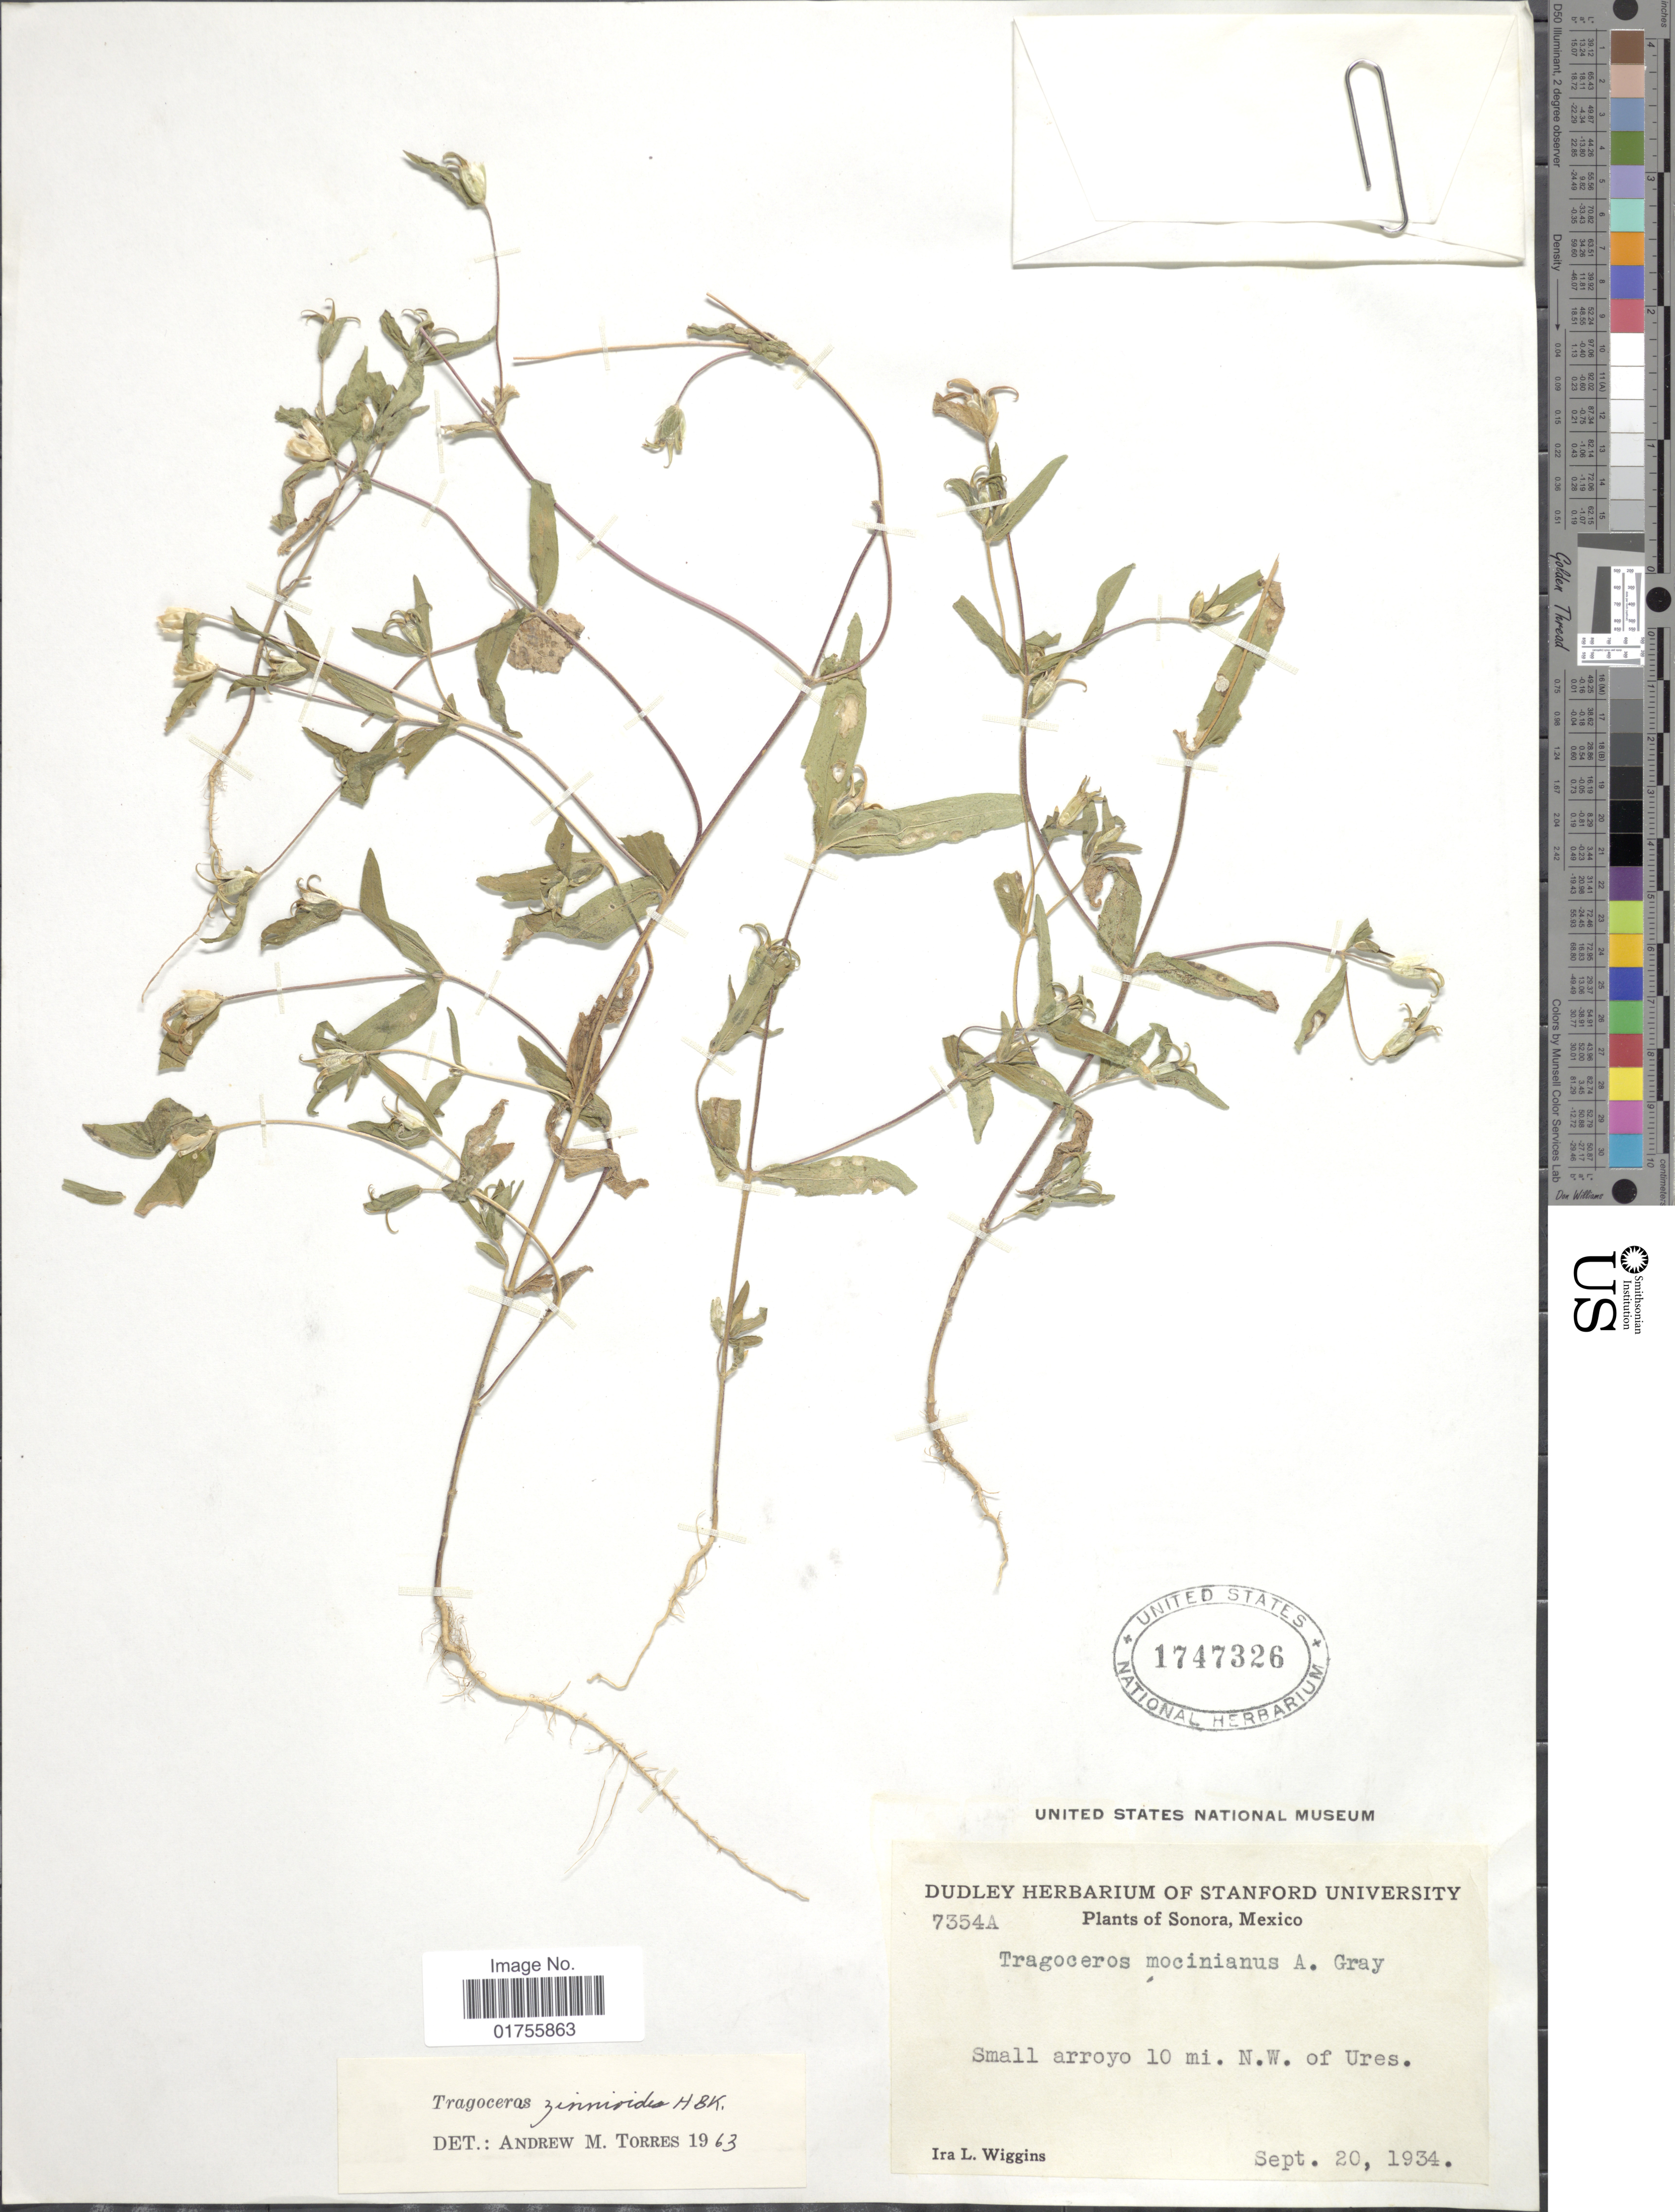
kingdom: Plantae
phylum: Tracheophyta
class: Magnoliopsida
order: Asterales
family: Asteraceae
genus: Tragoceros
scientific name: Tragoceros zinnioides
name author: Kunth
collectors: I. L. Wiggins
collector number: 7354A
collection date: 1934-09-20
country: Mexico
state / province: Sonora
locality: Small arroyo 10 mi. N. W. of Ures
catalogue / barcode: US 1747326